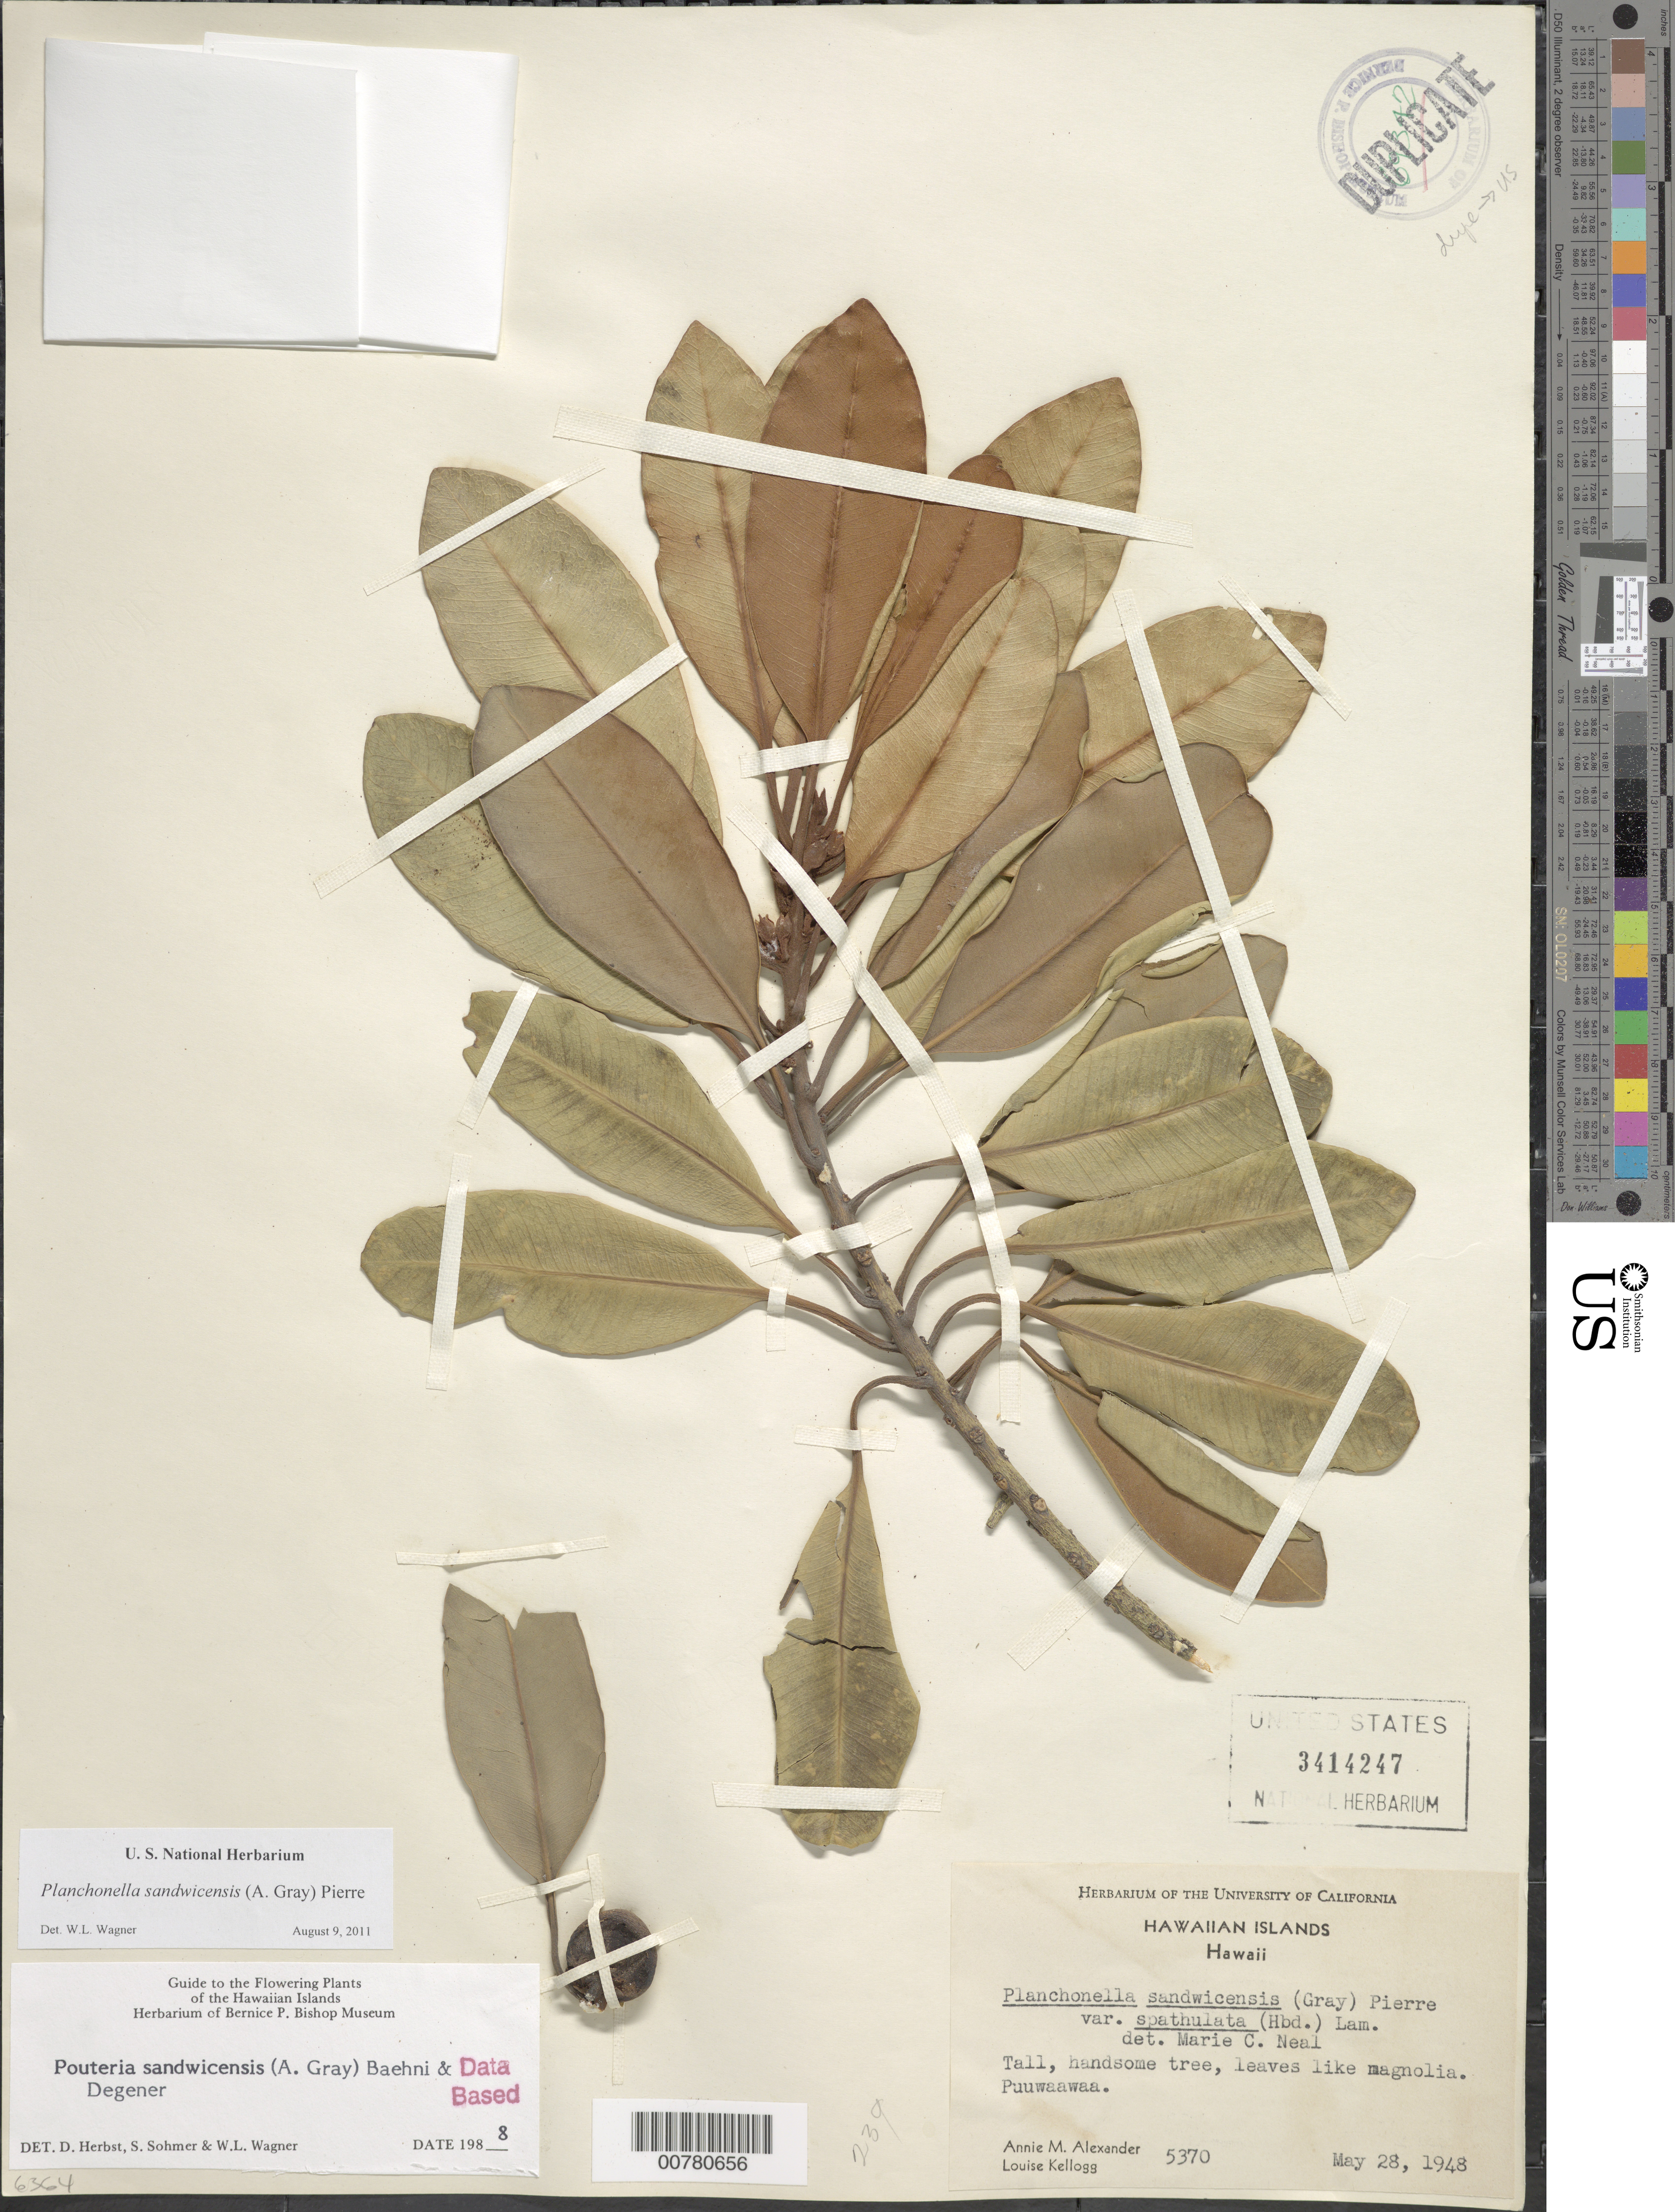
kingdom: Plantae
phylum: Tracheophyta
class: Magnoliopsida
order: Ericales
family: Sapotaceae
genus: Planchonella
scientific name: Planchonella spathulata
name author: (Hillebr.) Pierre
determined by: Wagner, W. L., (BOT), Smithsonian Institution - National Museum of Natural History (UNITED STATES)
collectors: A. M. Alexander & L. Kellogg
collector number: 5370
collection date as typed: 28 May 1948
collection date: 1948-05-28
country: United States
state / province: Hawaii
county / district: Hawaii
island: Hawaii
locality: Puuwaawaa.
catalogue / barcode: US 3414247